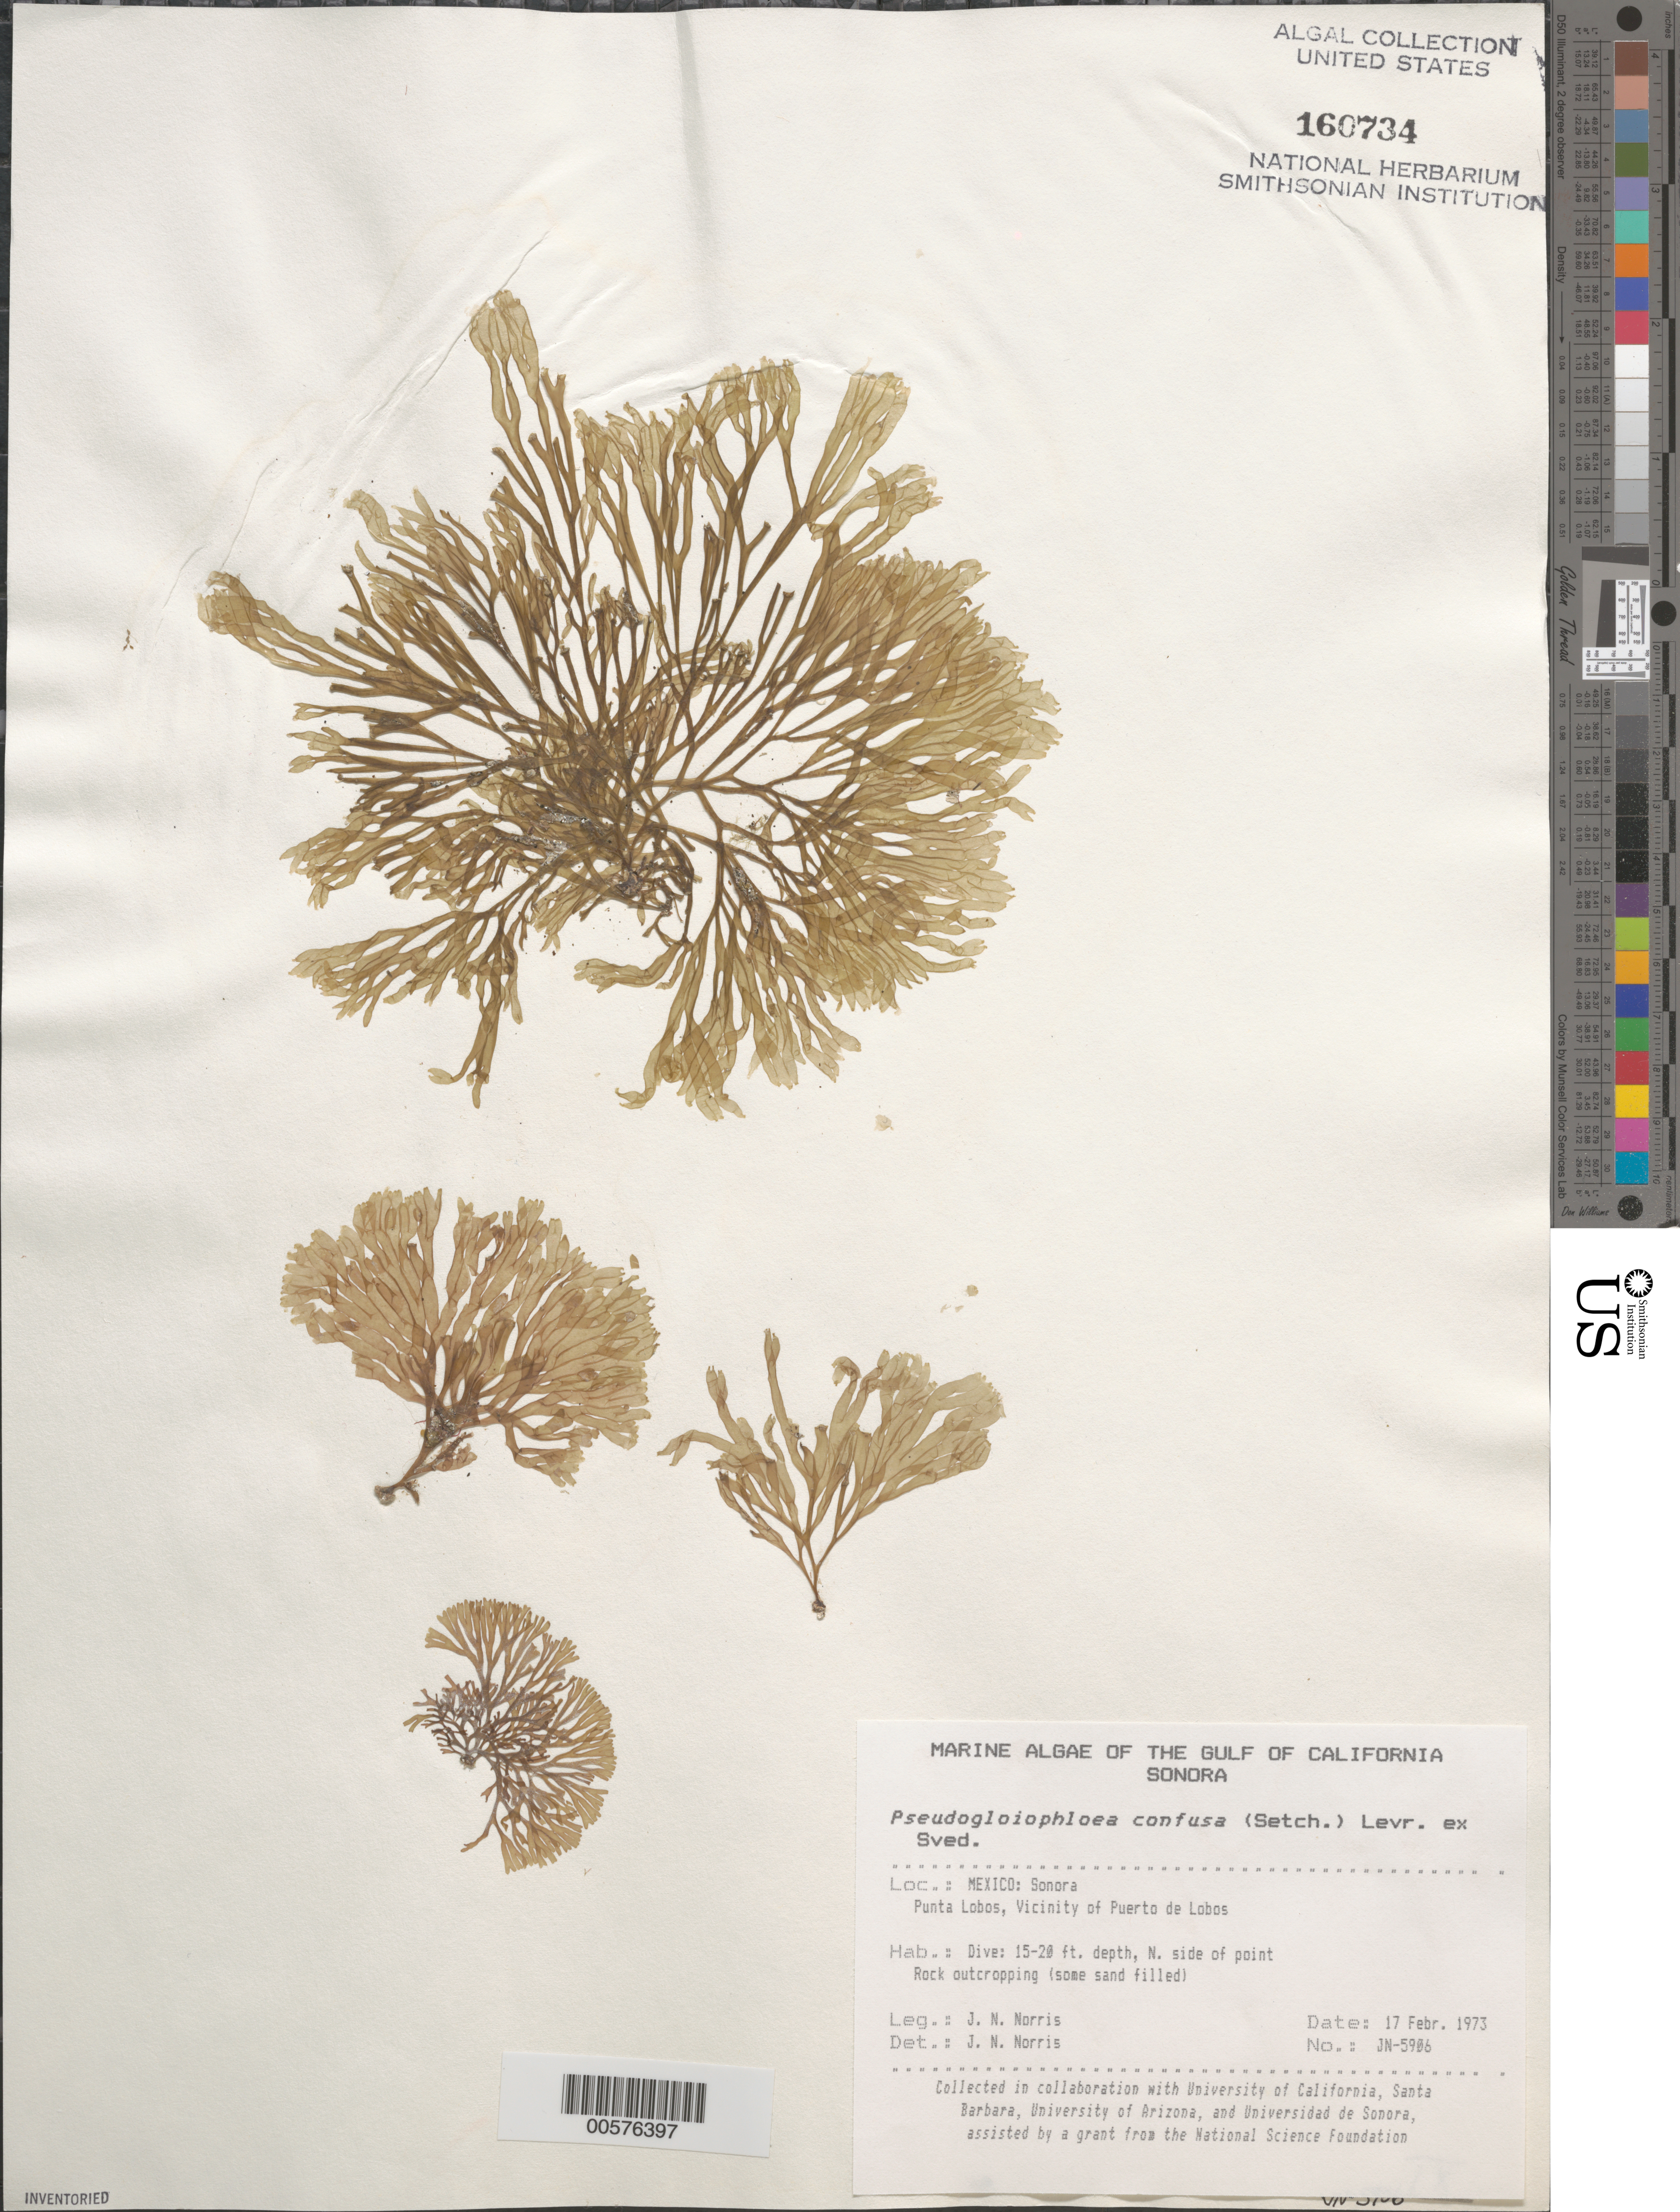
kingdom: Plantae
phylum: Rhodophyta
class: Florideophyceae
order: Nemaliales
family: Scinaiaceae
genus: Scinaia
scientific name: Scinaia confusa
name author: (Setch.) Huisman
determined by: Algae name updating Project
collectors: J. N. Norris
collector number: JN-5906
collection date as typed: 17 Feb 1973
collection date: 1973-02-17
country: Mexico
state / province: Sonora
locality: Punta Lobos, Puerto de Lobos area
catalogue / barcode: US 160734